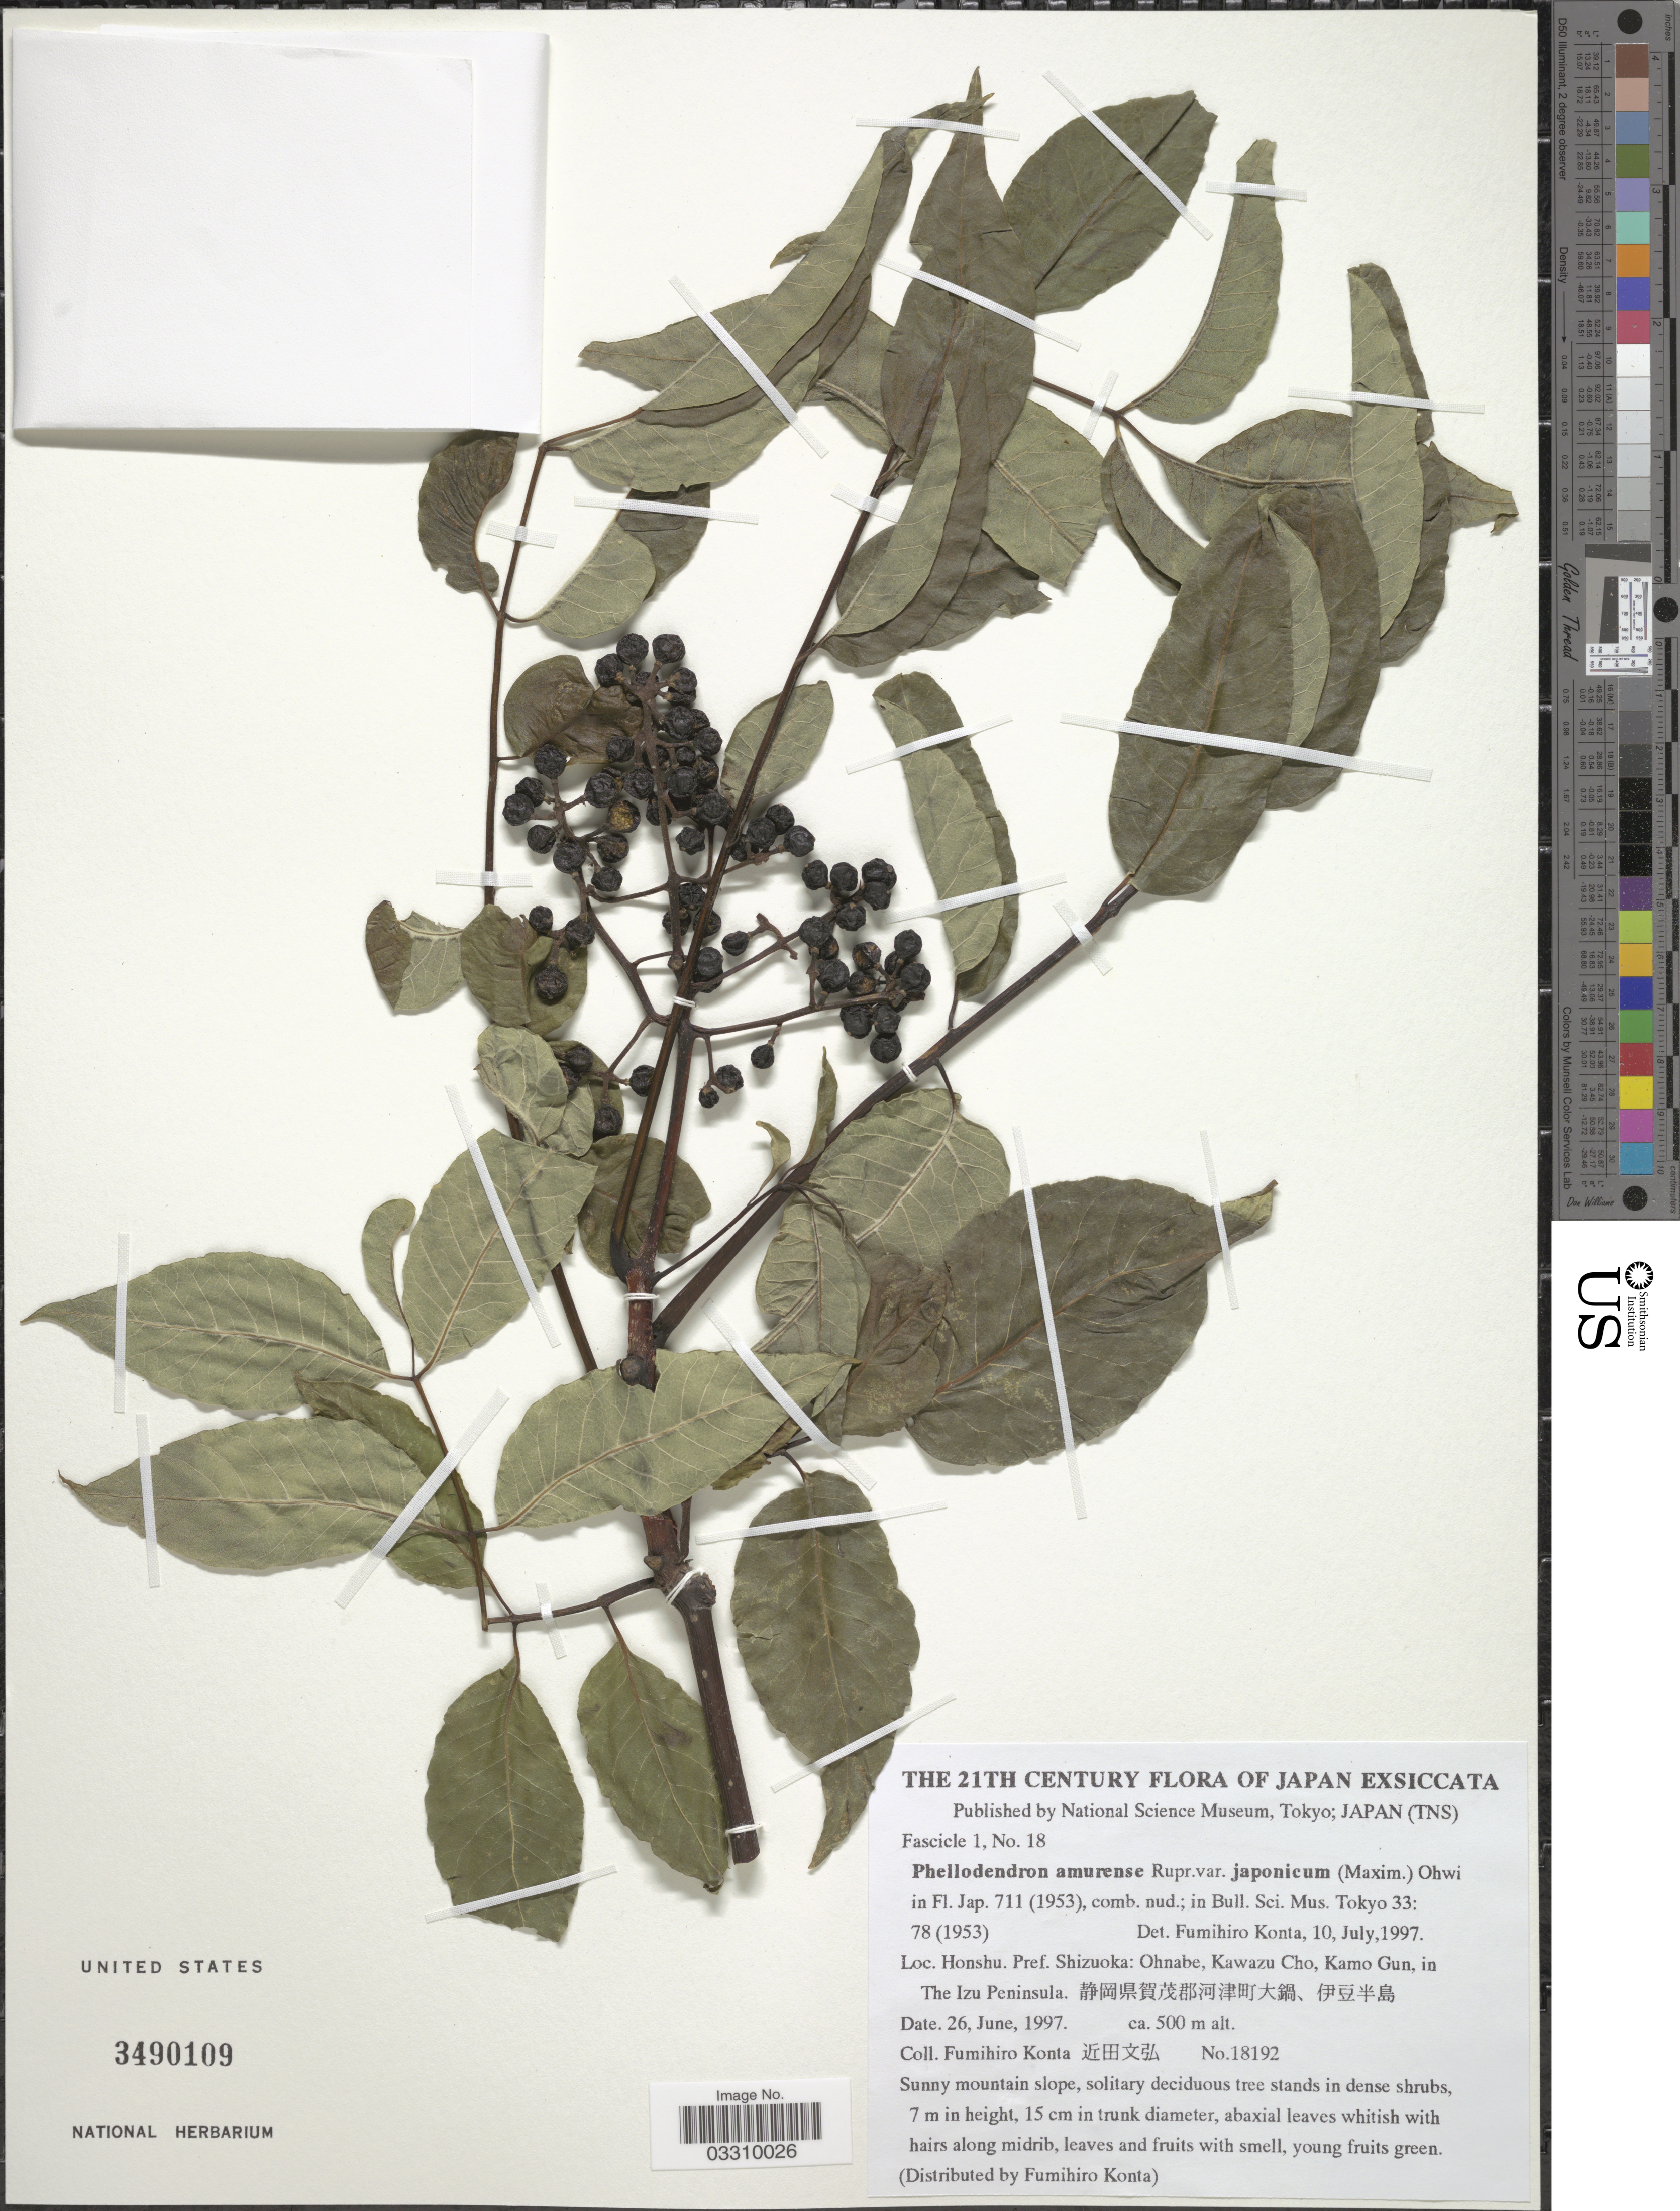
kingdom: Plantae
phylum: Tracheophyta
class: Magnoliopsida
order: Sapindales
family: Rutaceae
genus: Phellodendron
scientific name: Phellodendron amurense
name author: Rupr.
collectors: F. Konta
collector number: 18192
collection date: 1997-06-26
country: Japan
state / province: Sizuoka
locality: Honshu, Pref. Shizuoka : Ohnabe, Kawazu Cho, Kamo Gun, in The Izu Peninsula.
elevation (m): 500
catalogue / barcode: US 3490109